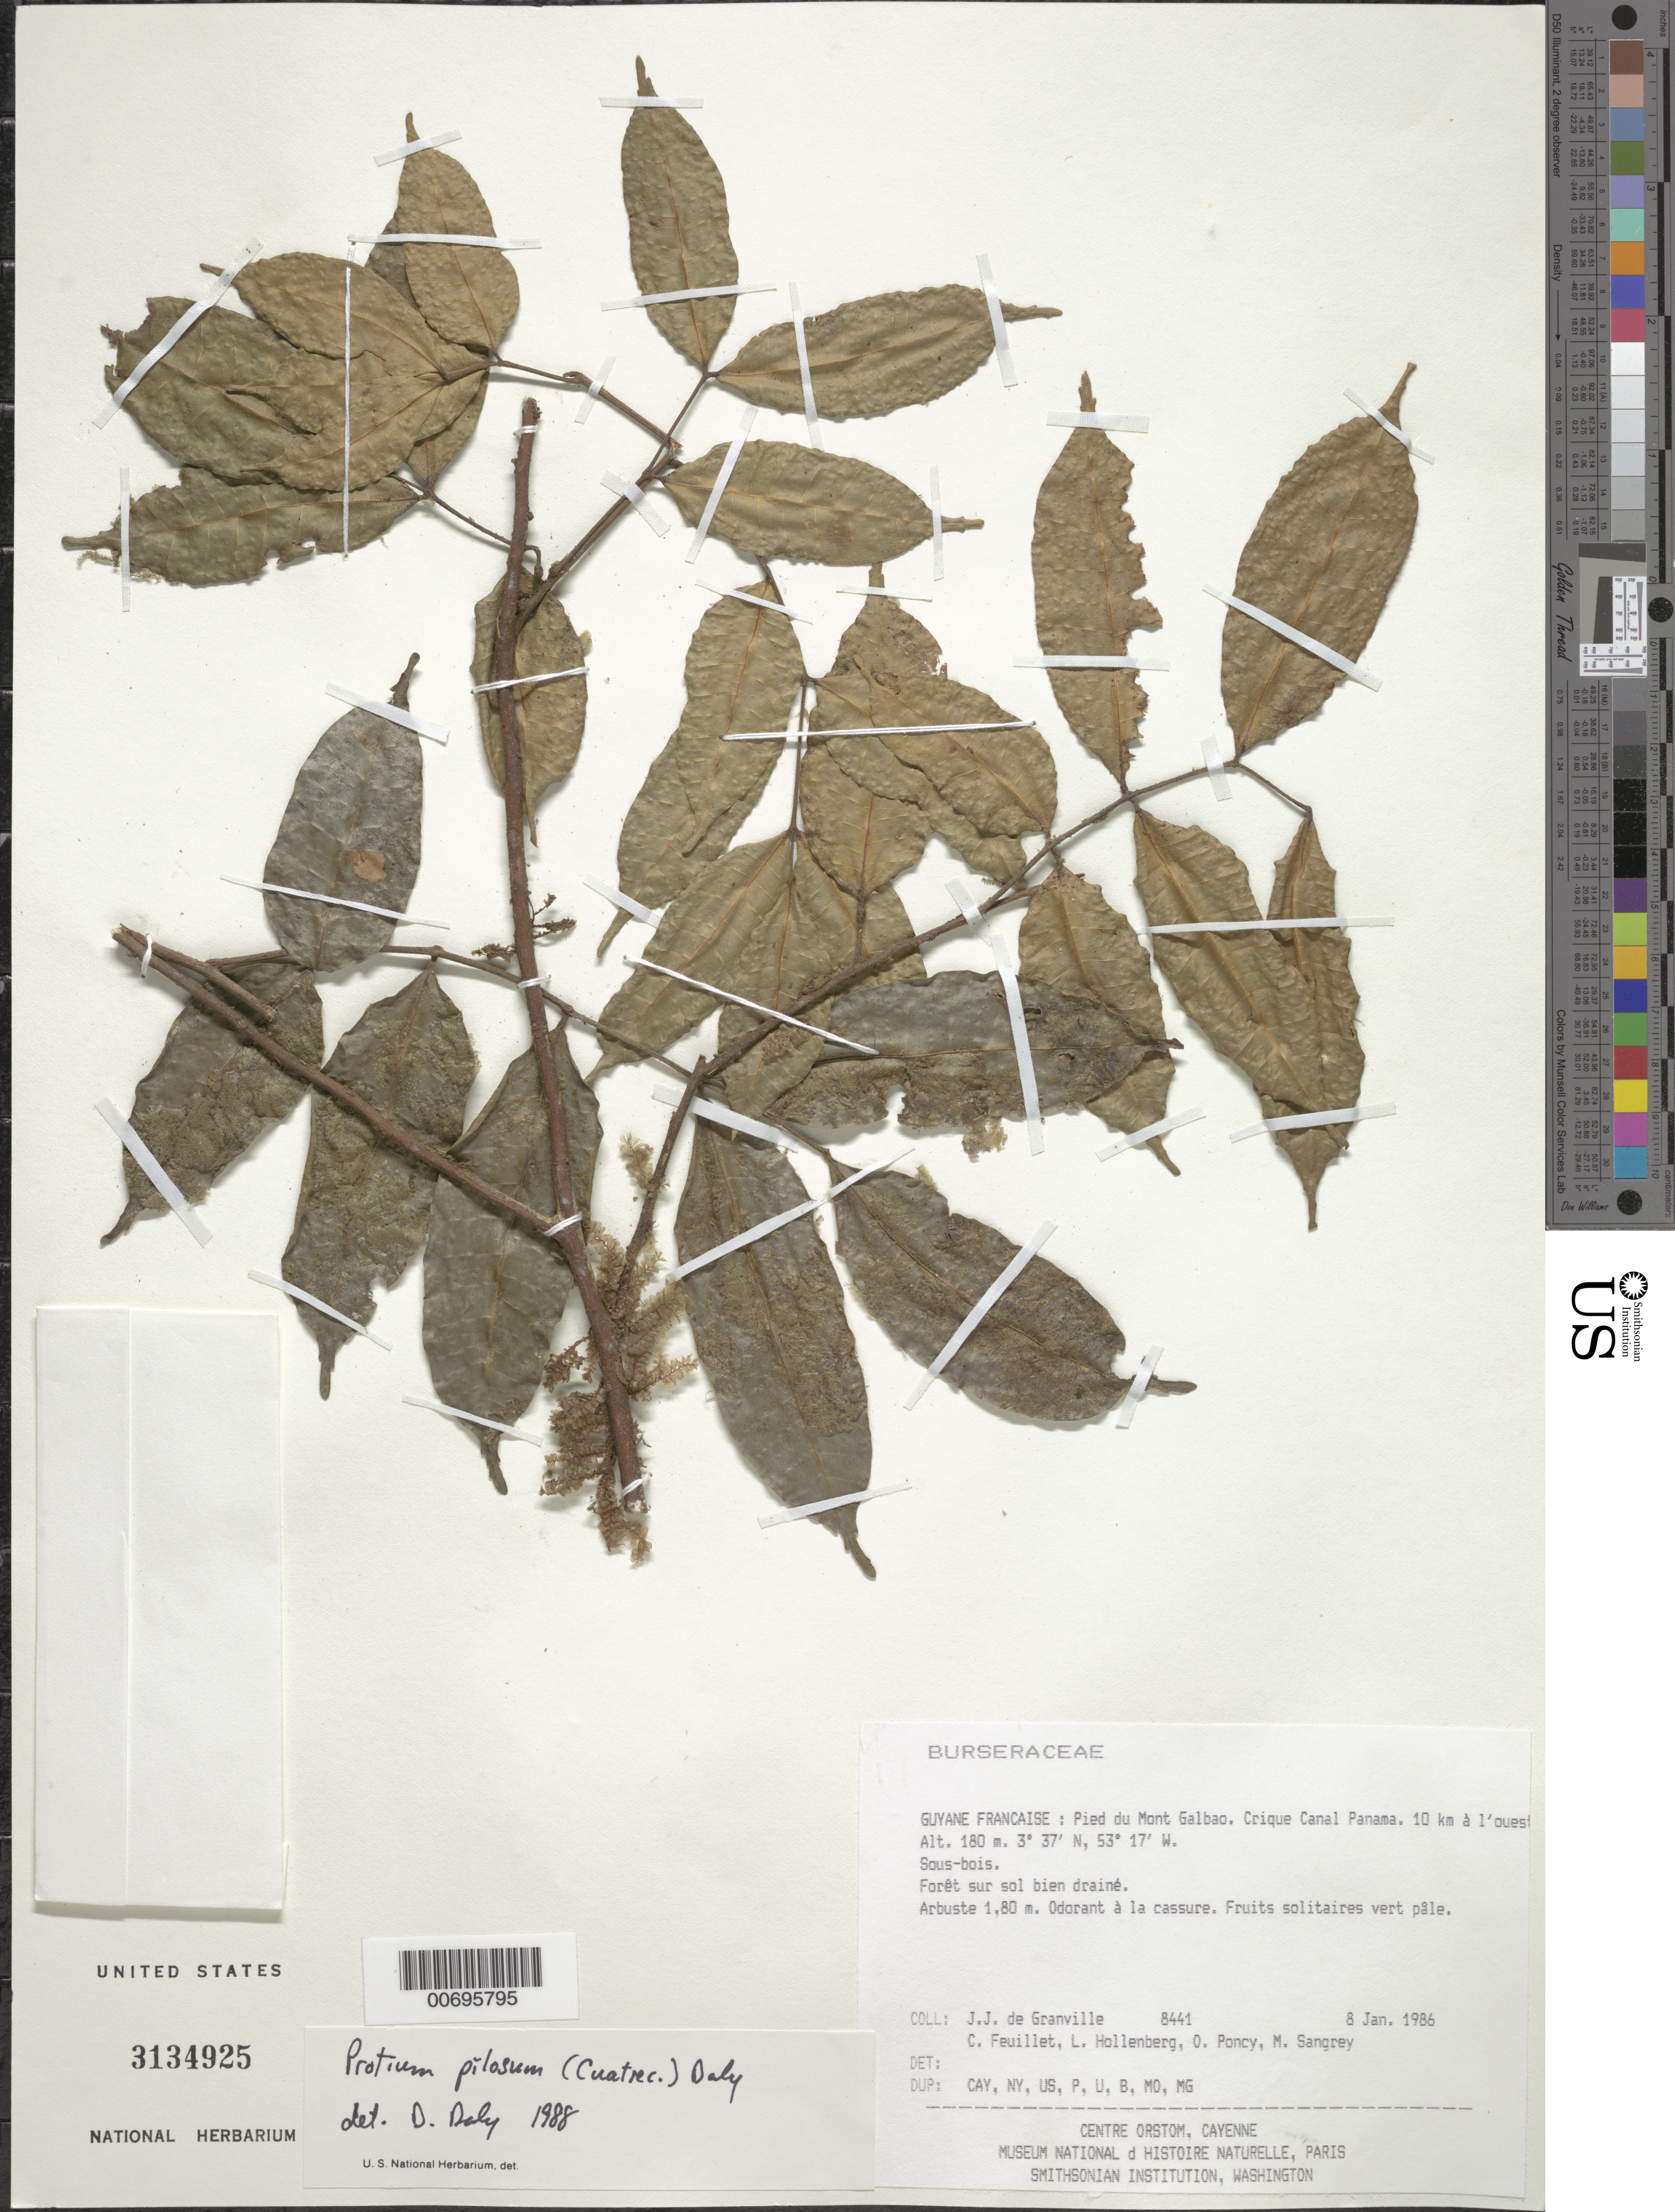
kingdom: Plantae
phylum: Tracheophyta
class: Magnoliopsida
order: Sapindales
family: Burseraceae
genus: Protium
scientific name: Protium pilosum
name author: (Cuatrec.) Daly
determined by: Daly, D. C.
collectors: J.-J. de Granville, C. Feuillet, L. Hollenberg, O. Poncy & M. S. Sangrey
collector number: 8441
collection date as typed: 8-Jan-86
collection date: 1986-01-08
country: French Guiana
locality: Pied du Mont Galbao. Crique Canal Panama. 10 km à l'ouest de Saül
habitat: Sous-bois; forêt marécageuse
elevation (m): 180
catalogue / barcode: US 3134925